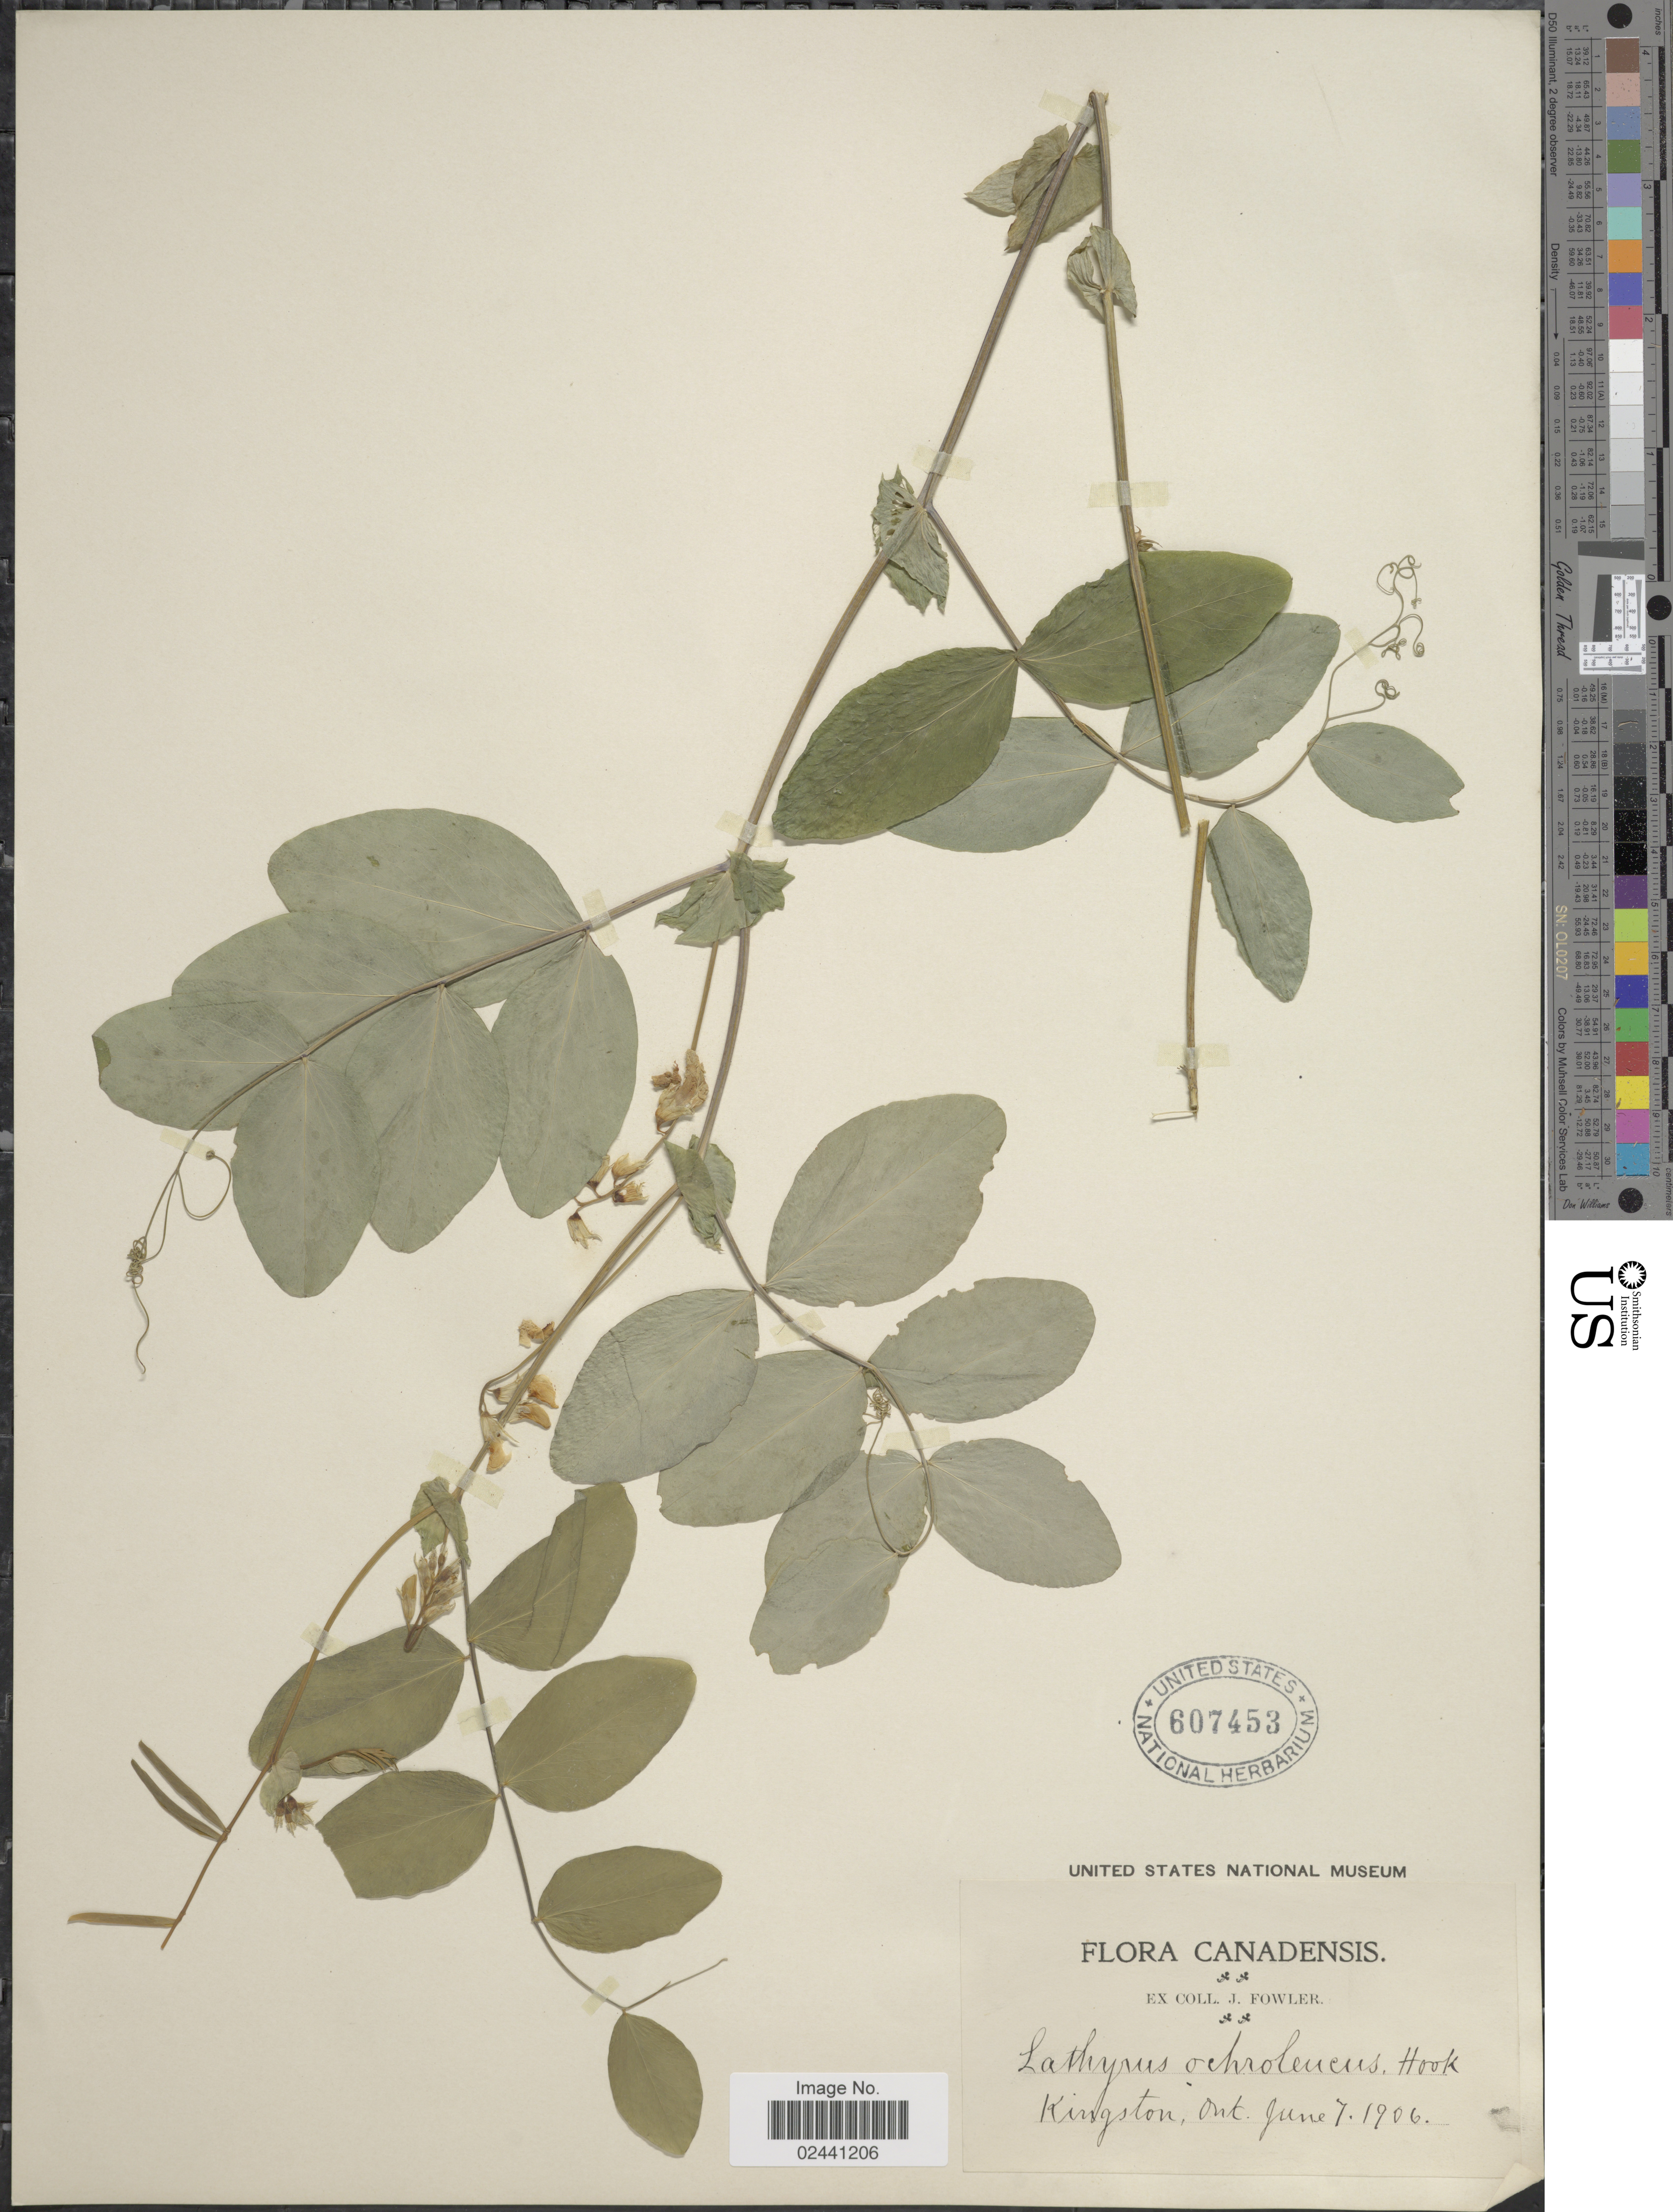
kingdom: Plantae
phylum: Tracheophyta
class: Magnoliopsida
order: Fabales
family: Fabaceae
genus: Lathyrus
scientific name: Lathyrus ochroleucus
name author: Hook.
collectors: J. P. Fowler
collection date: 1906-06-07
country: Canada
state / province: Ontario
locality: Kingston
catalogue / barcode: US 607453